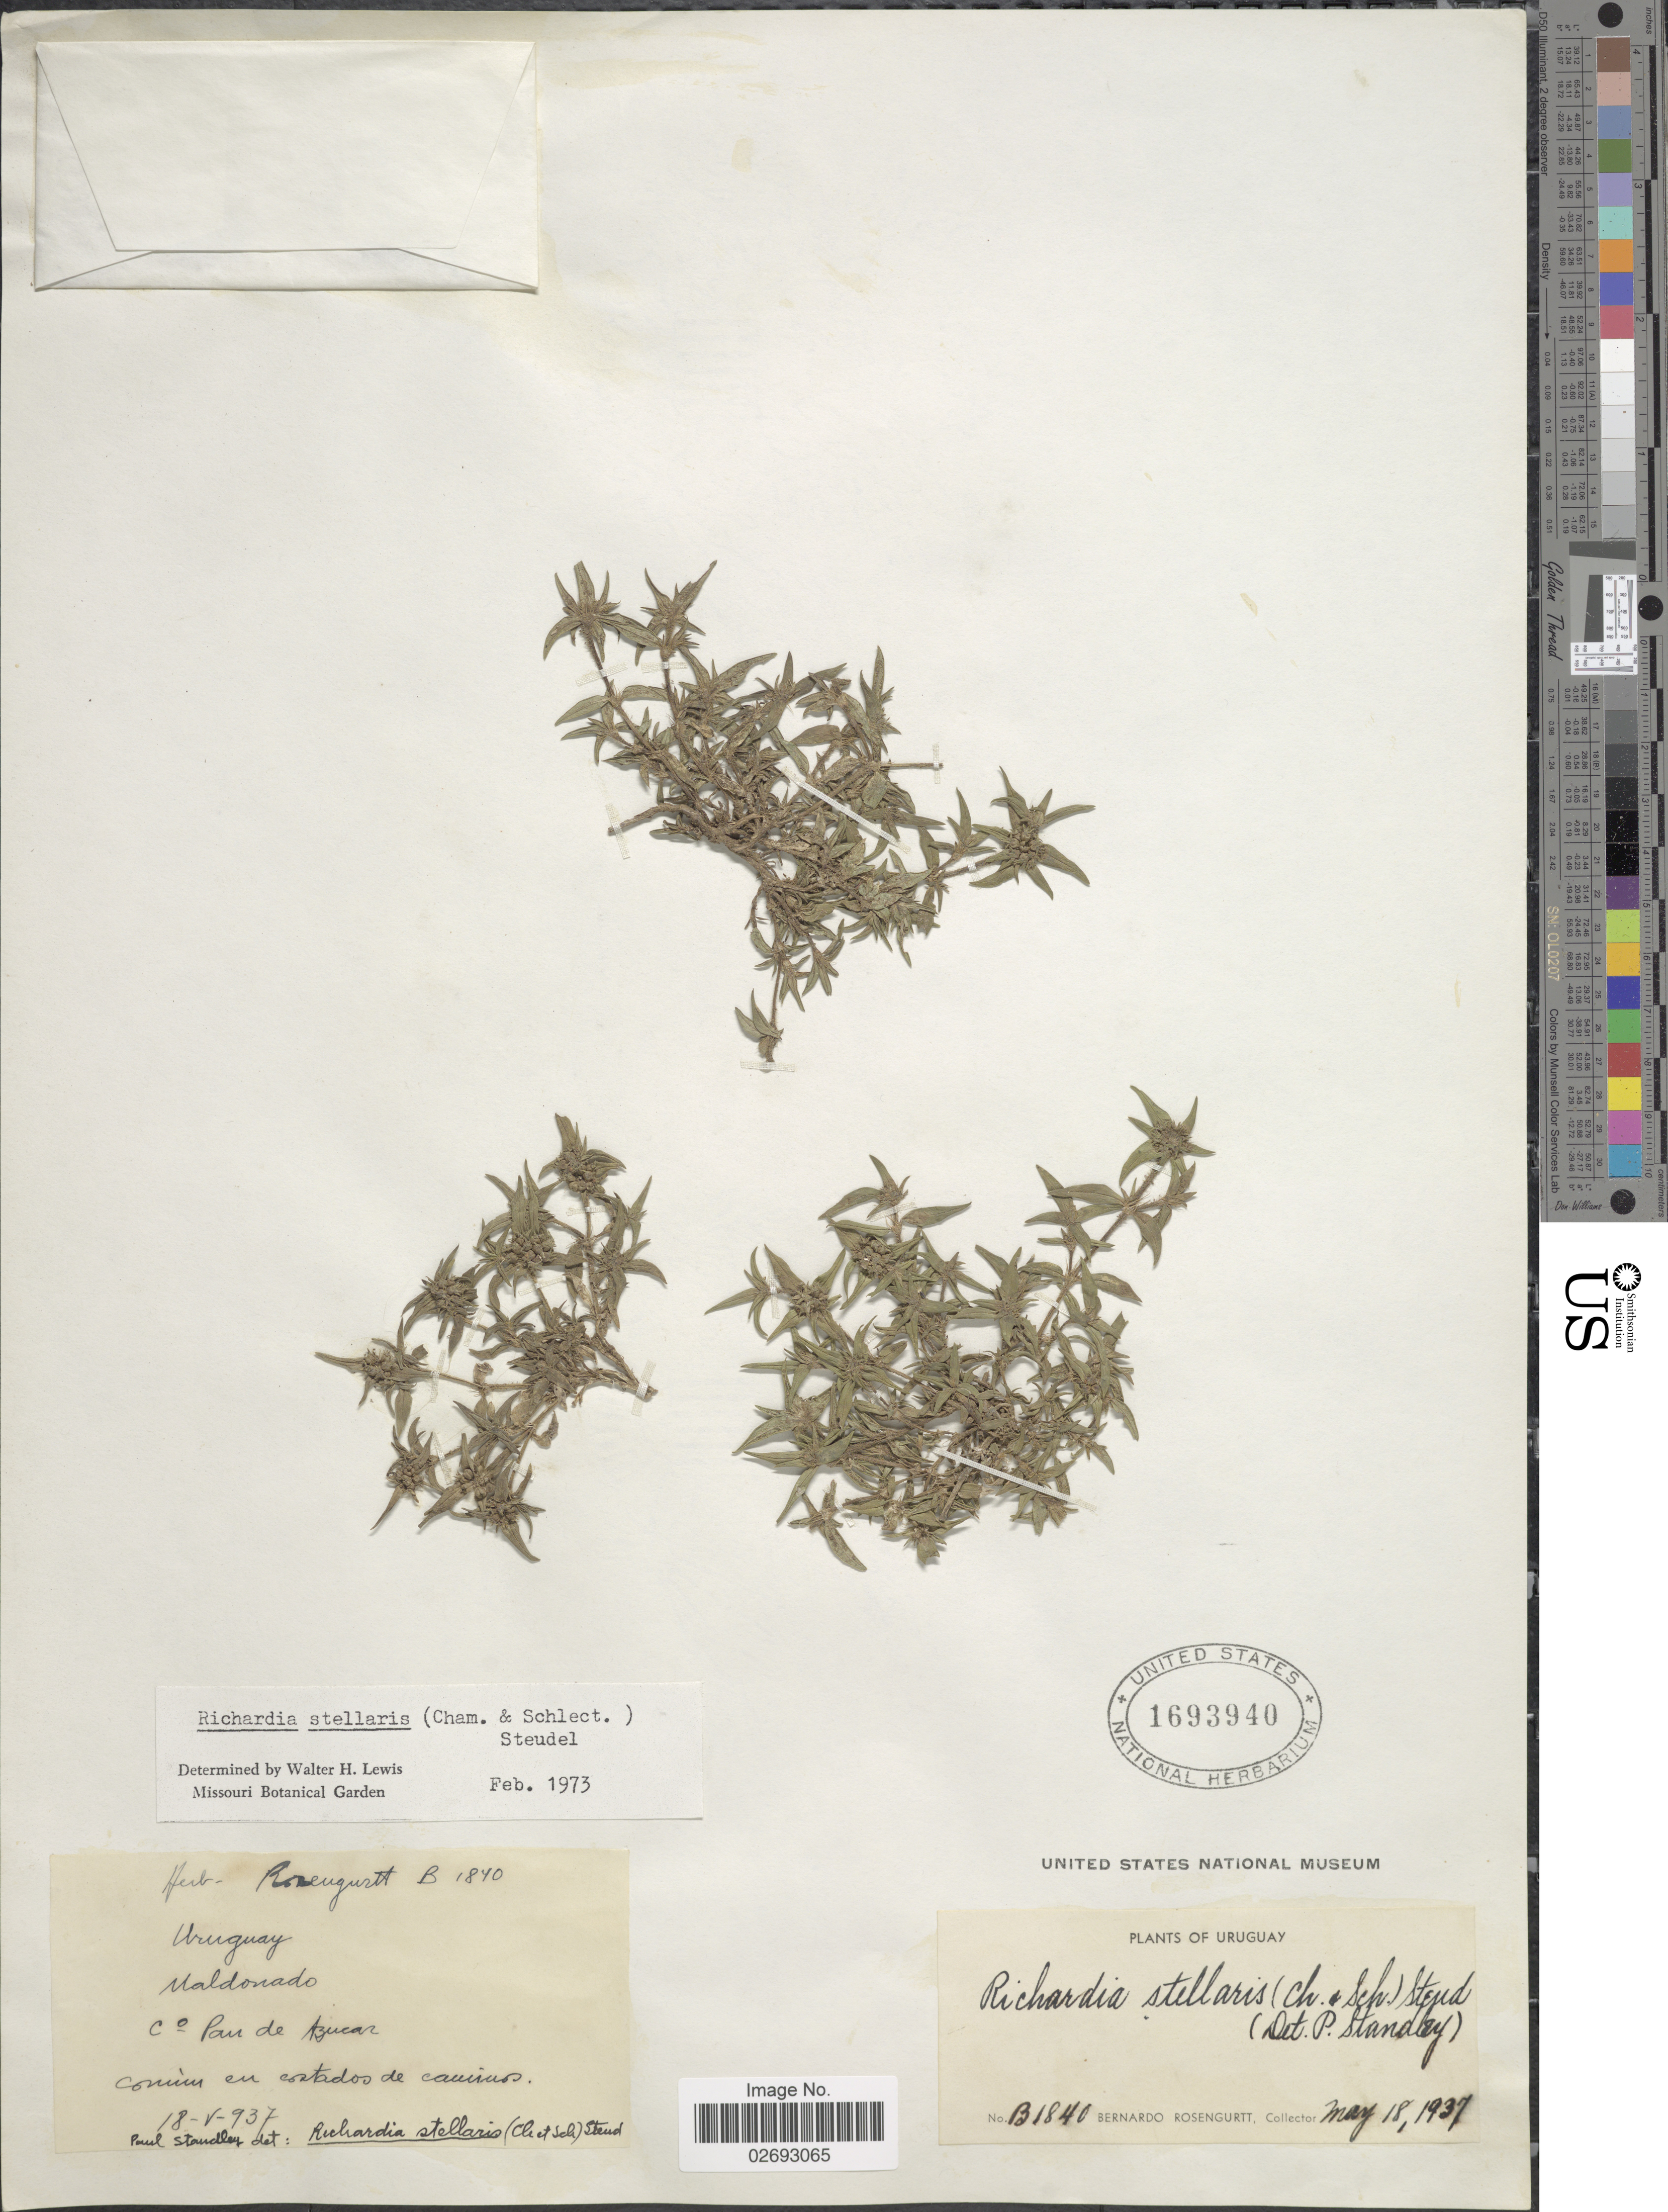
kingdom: Plantae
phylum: Tracheophyta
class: Magnoliopsida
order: Gentianales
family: Rubiaceae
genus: Richardia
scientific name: Richardia stellaris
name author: (Cham. & Schltdl.) Steud.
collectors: B. Rosengurtt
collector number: B1840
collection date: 1937-05-18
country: Uruguay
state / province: Maldonado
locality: Co Pan de Azucar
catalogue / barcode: US 1693940